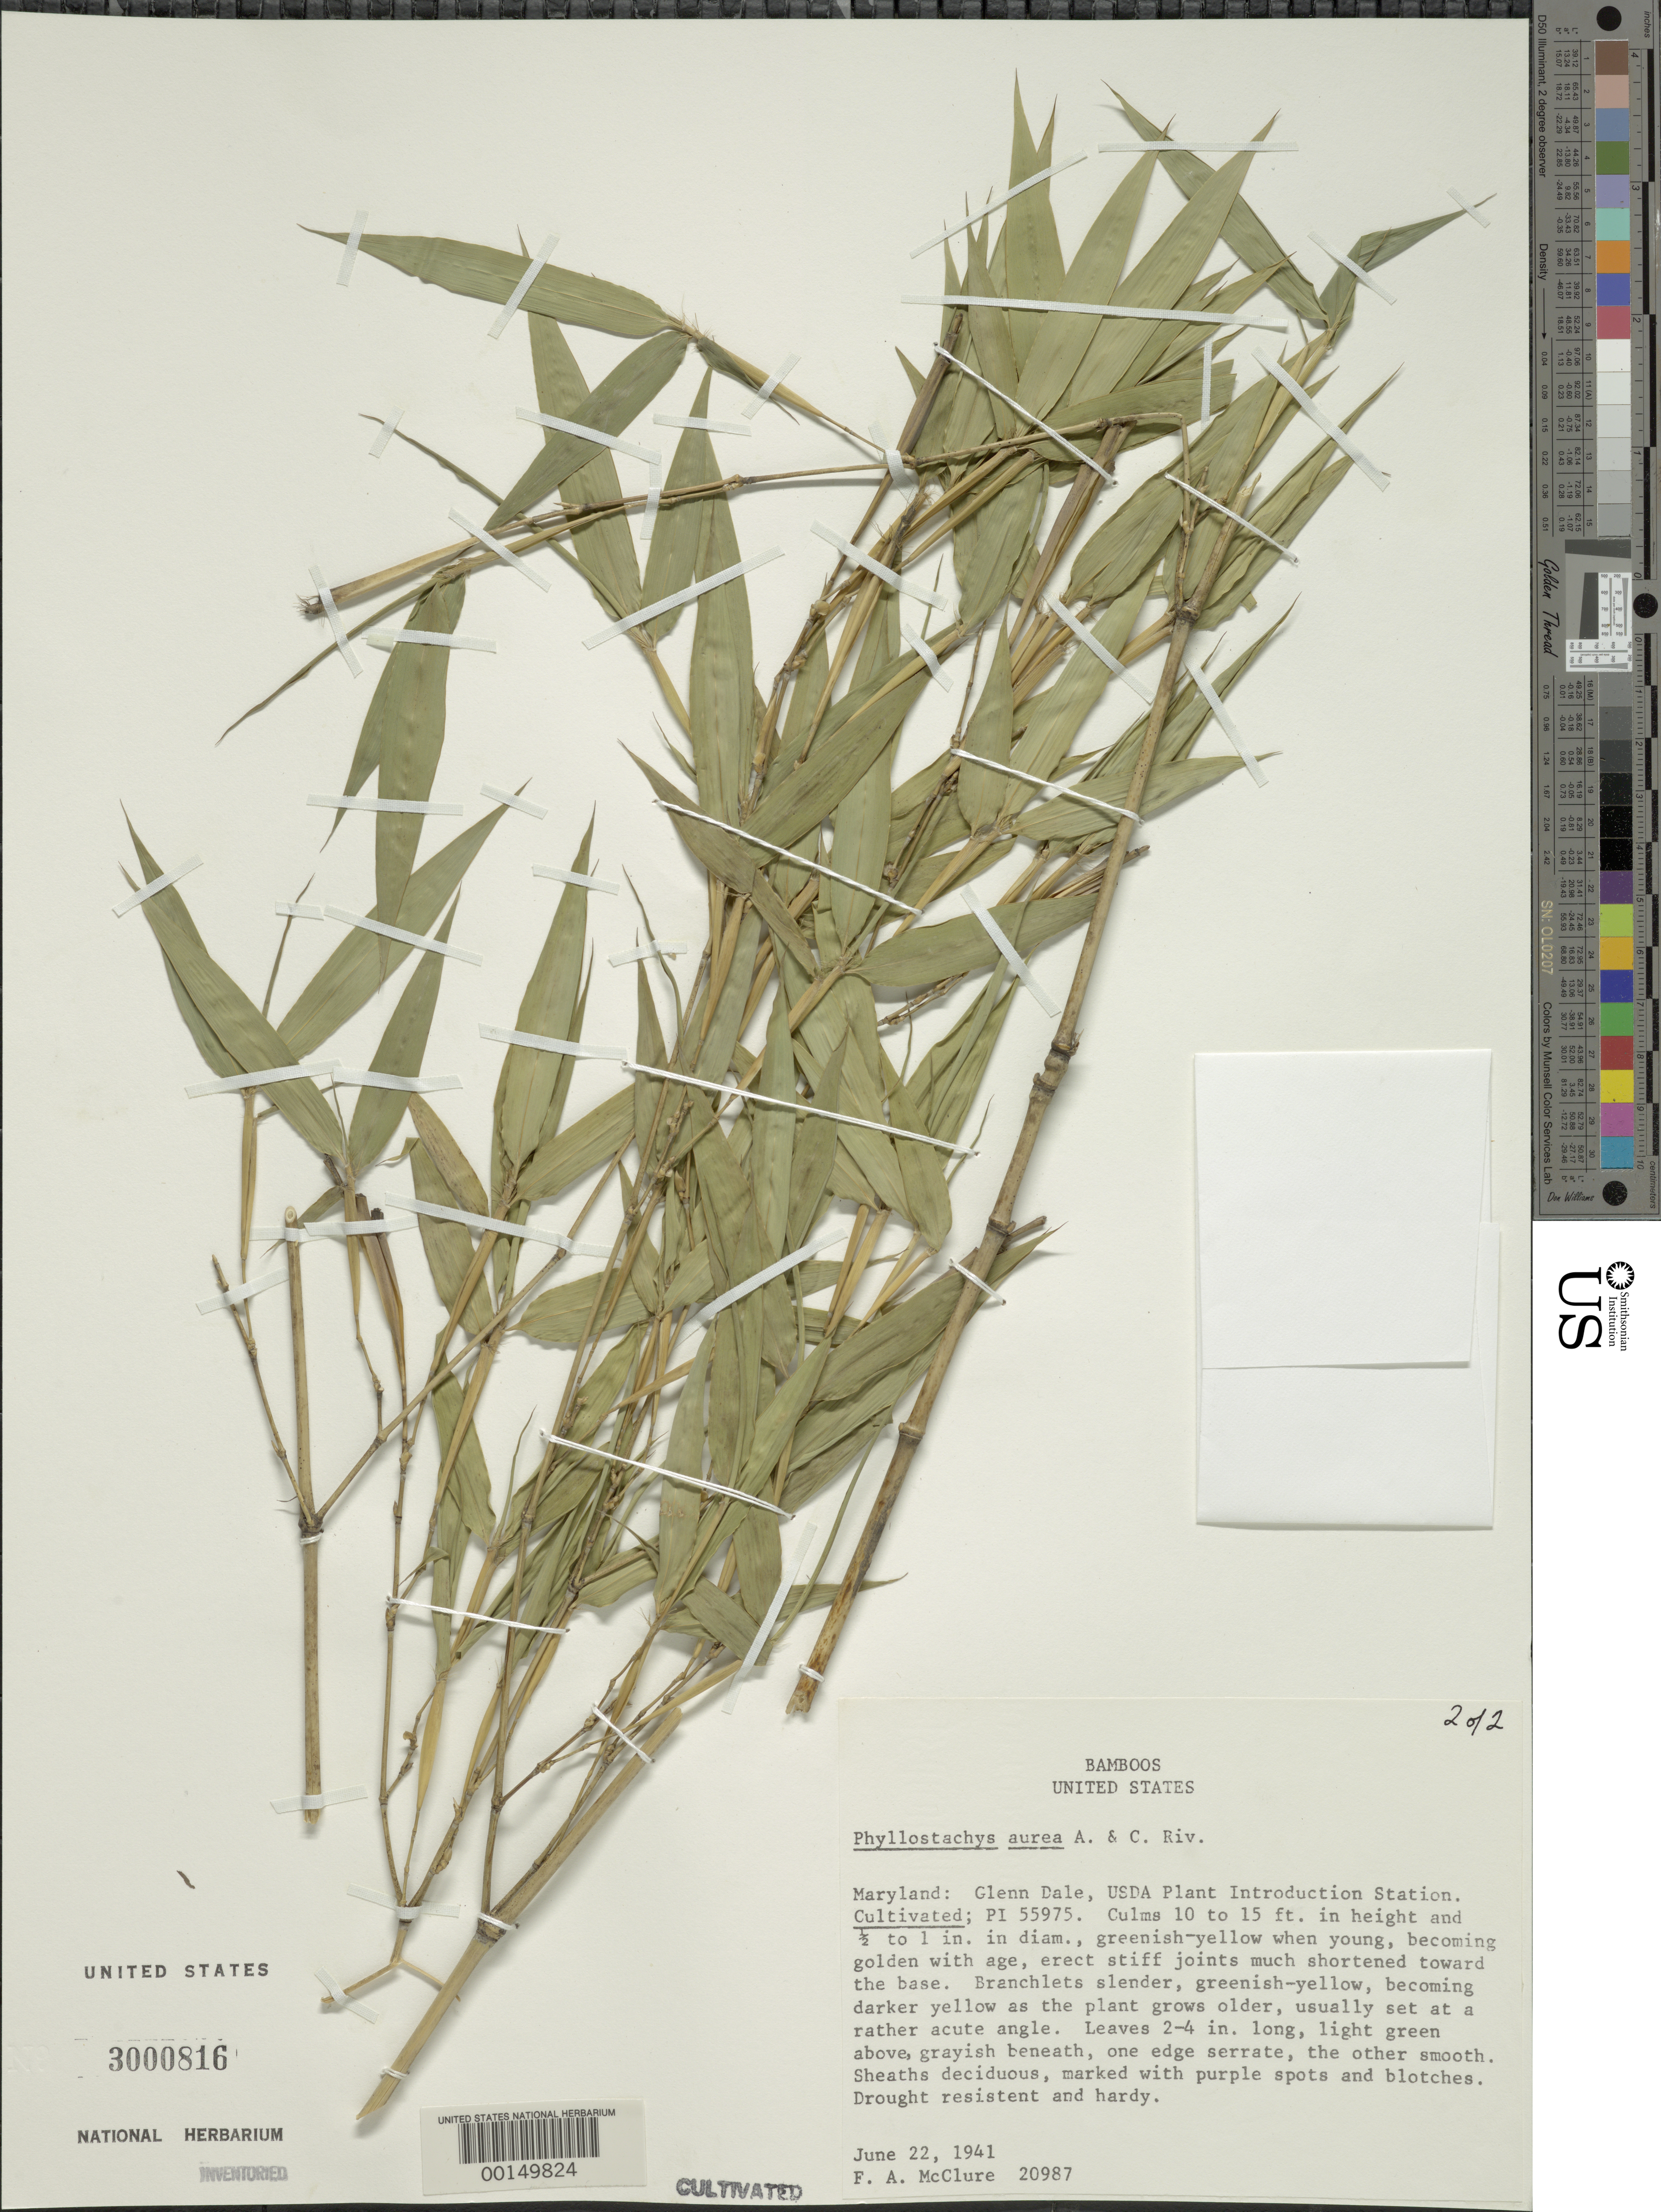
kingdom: Plantae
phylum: Tracheophyta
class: Liliopsida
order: Poales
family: Poaceae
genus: Phyllostachys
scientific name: Phyllostachys aurea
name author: Rivière & C. Rivière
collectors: F. A. McClure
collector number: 20987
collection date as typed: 22 Jun 1941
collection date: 1941-06-22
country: United States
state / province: Maryland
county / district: Prince George's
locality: Glenn dale, usda plant intro. station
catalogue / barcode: US 3000816